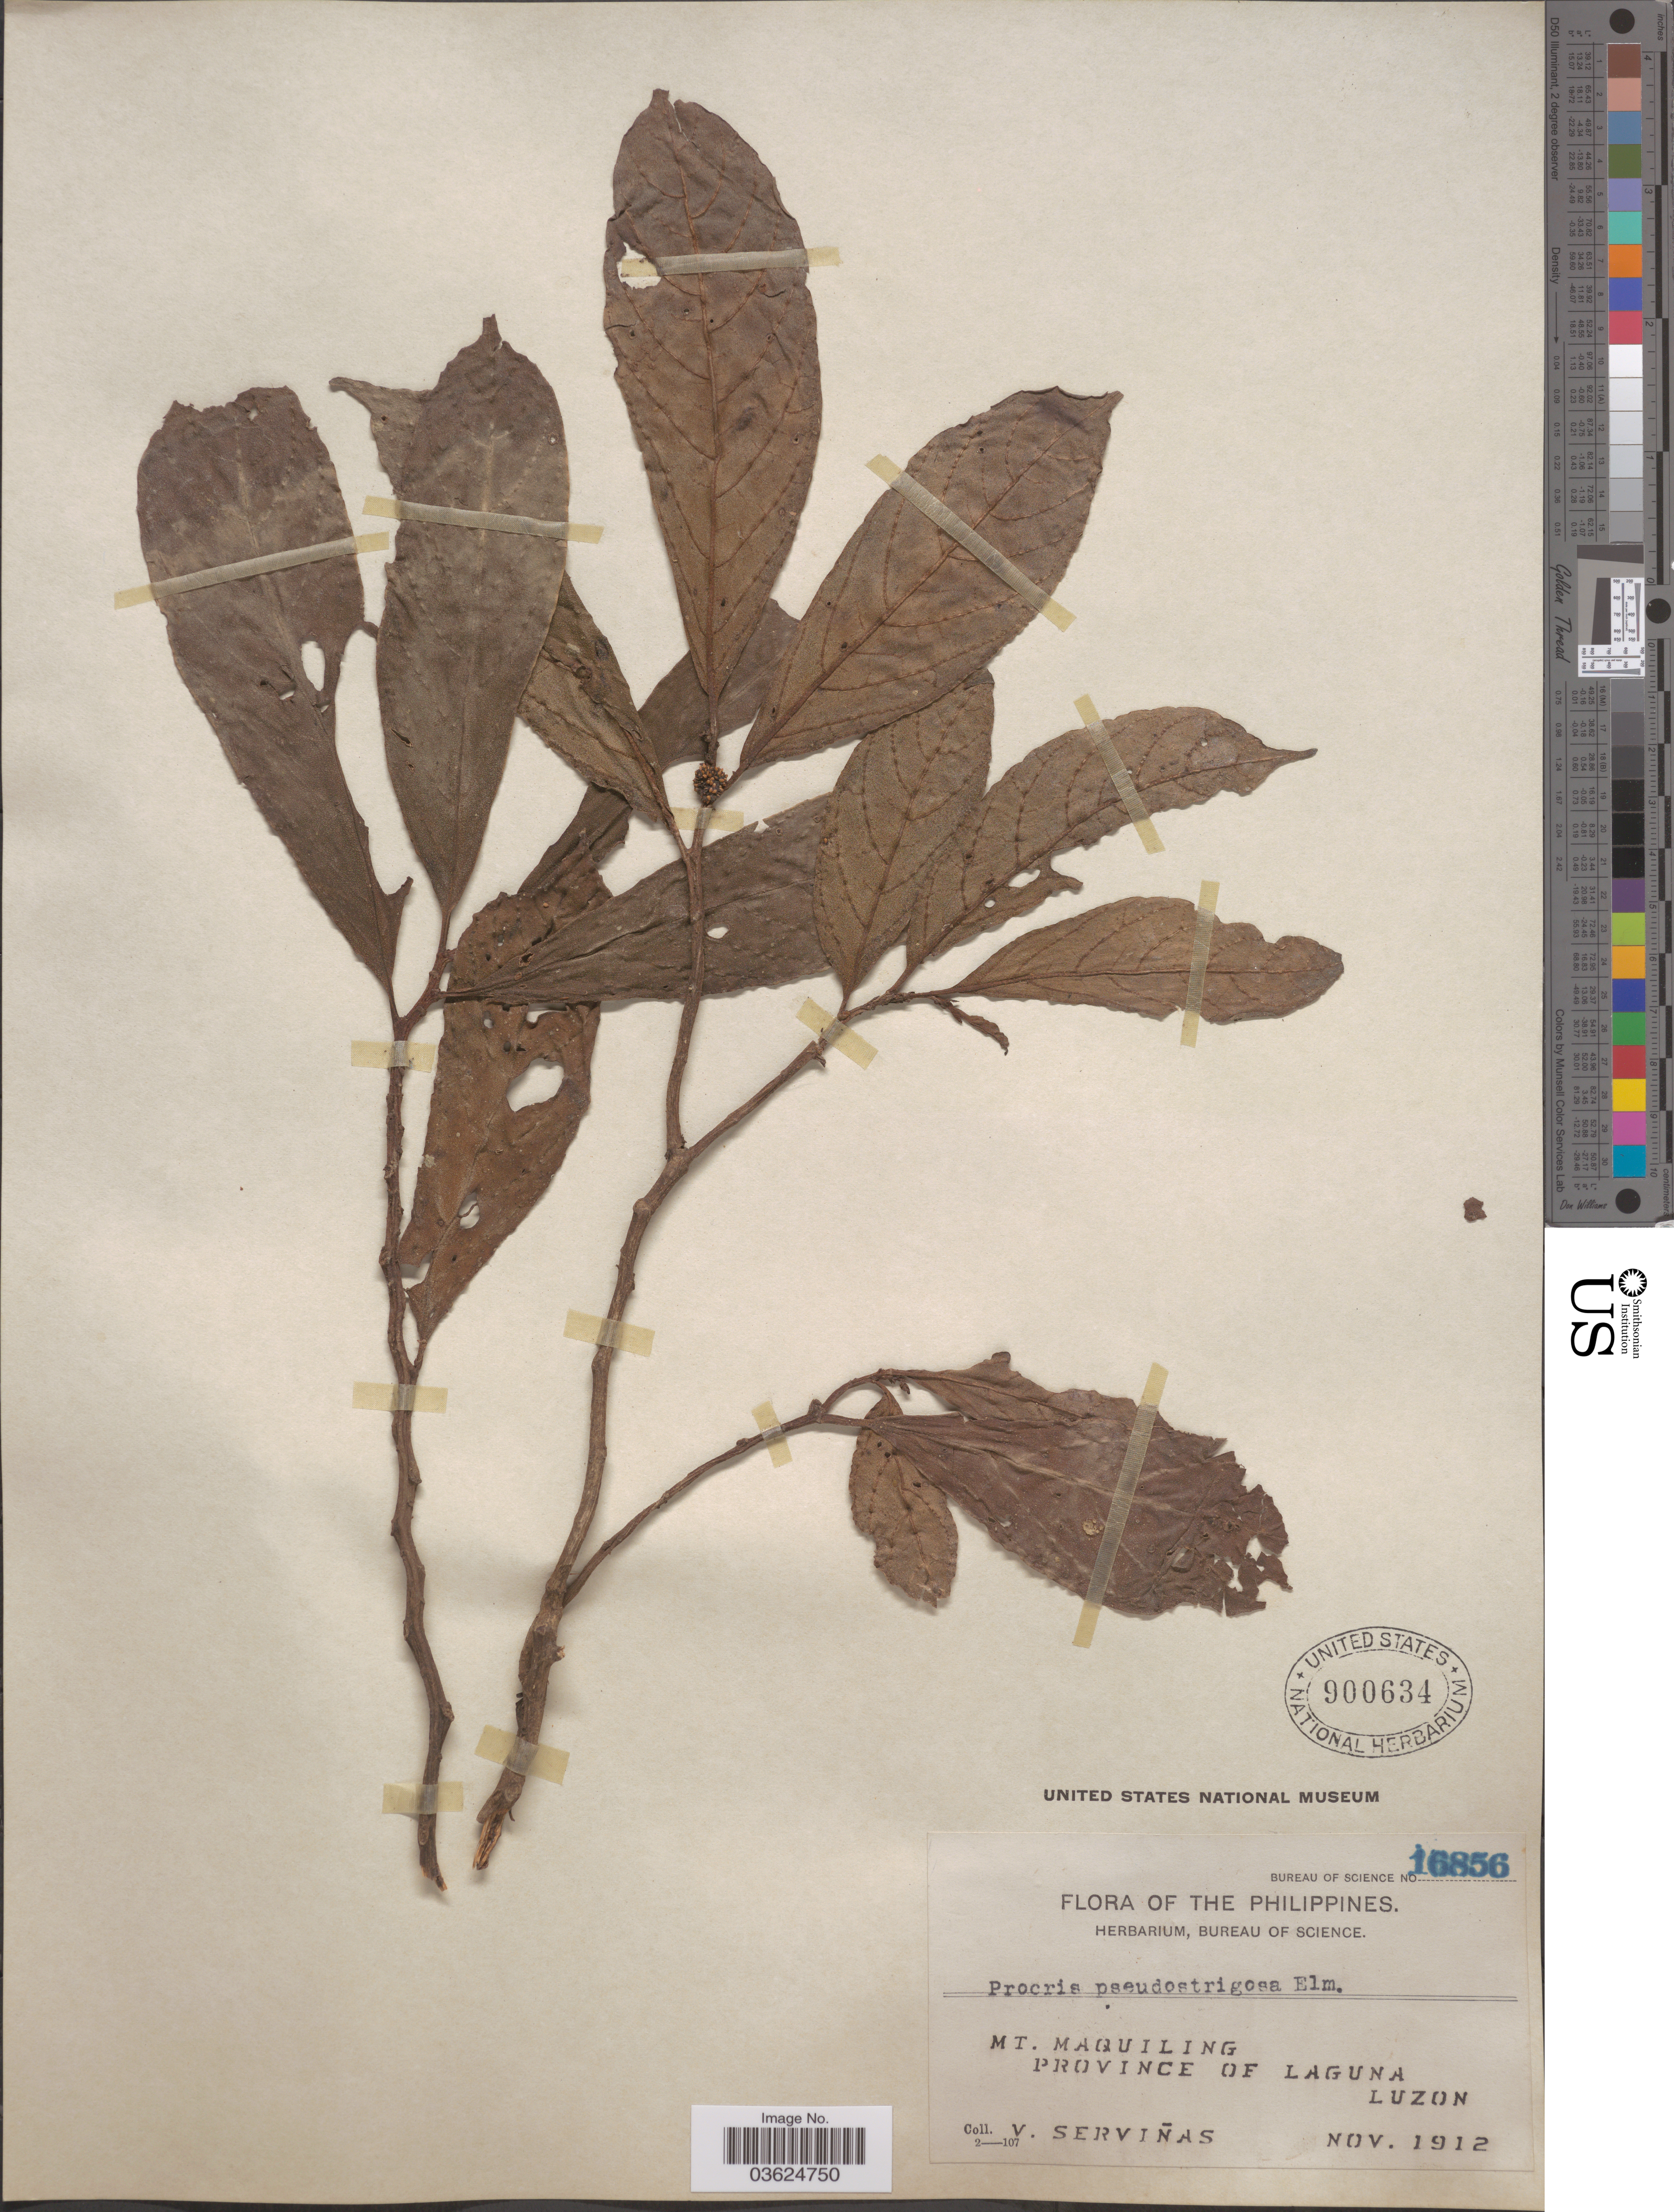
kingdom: Plantae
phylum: Tracheophyta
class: Magnoliopsida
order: Rosales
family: Urticaceae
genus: Procris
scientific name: Procris frutescens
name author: Blume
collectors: V. Servinas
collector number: Bureau of Science 16856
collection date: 1912-11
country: Philippines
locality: Mt. Maquiling. Province of Laguna. Luzon.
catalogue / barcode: US 900634